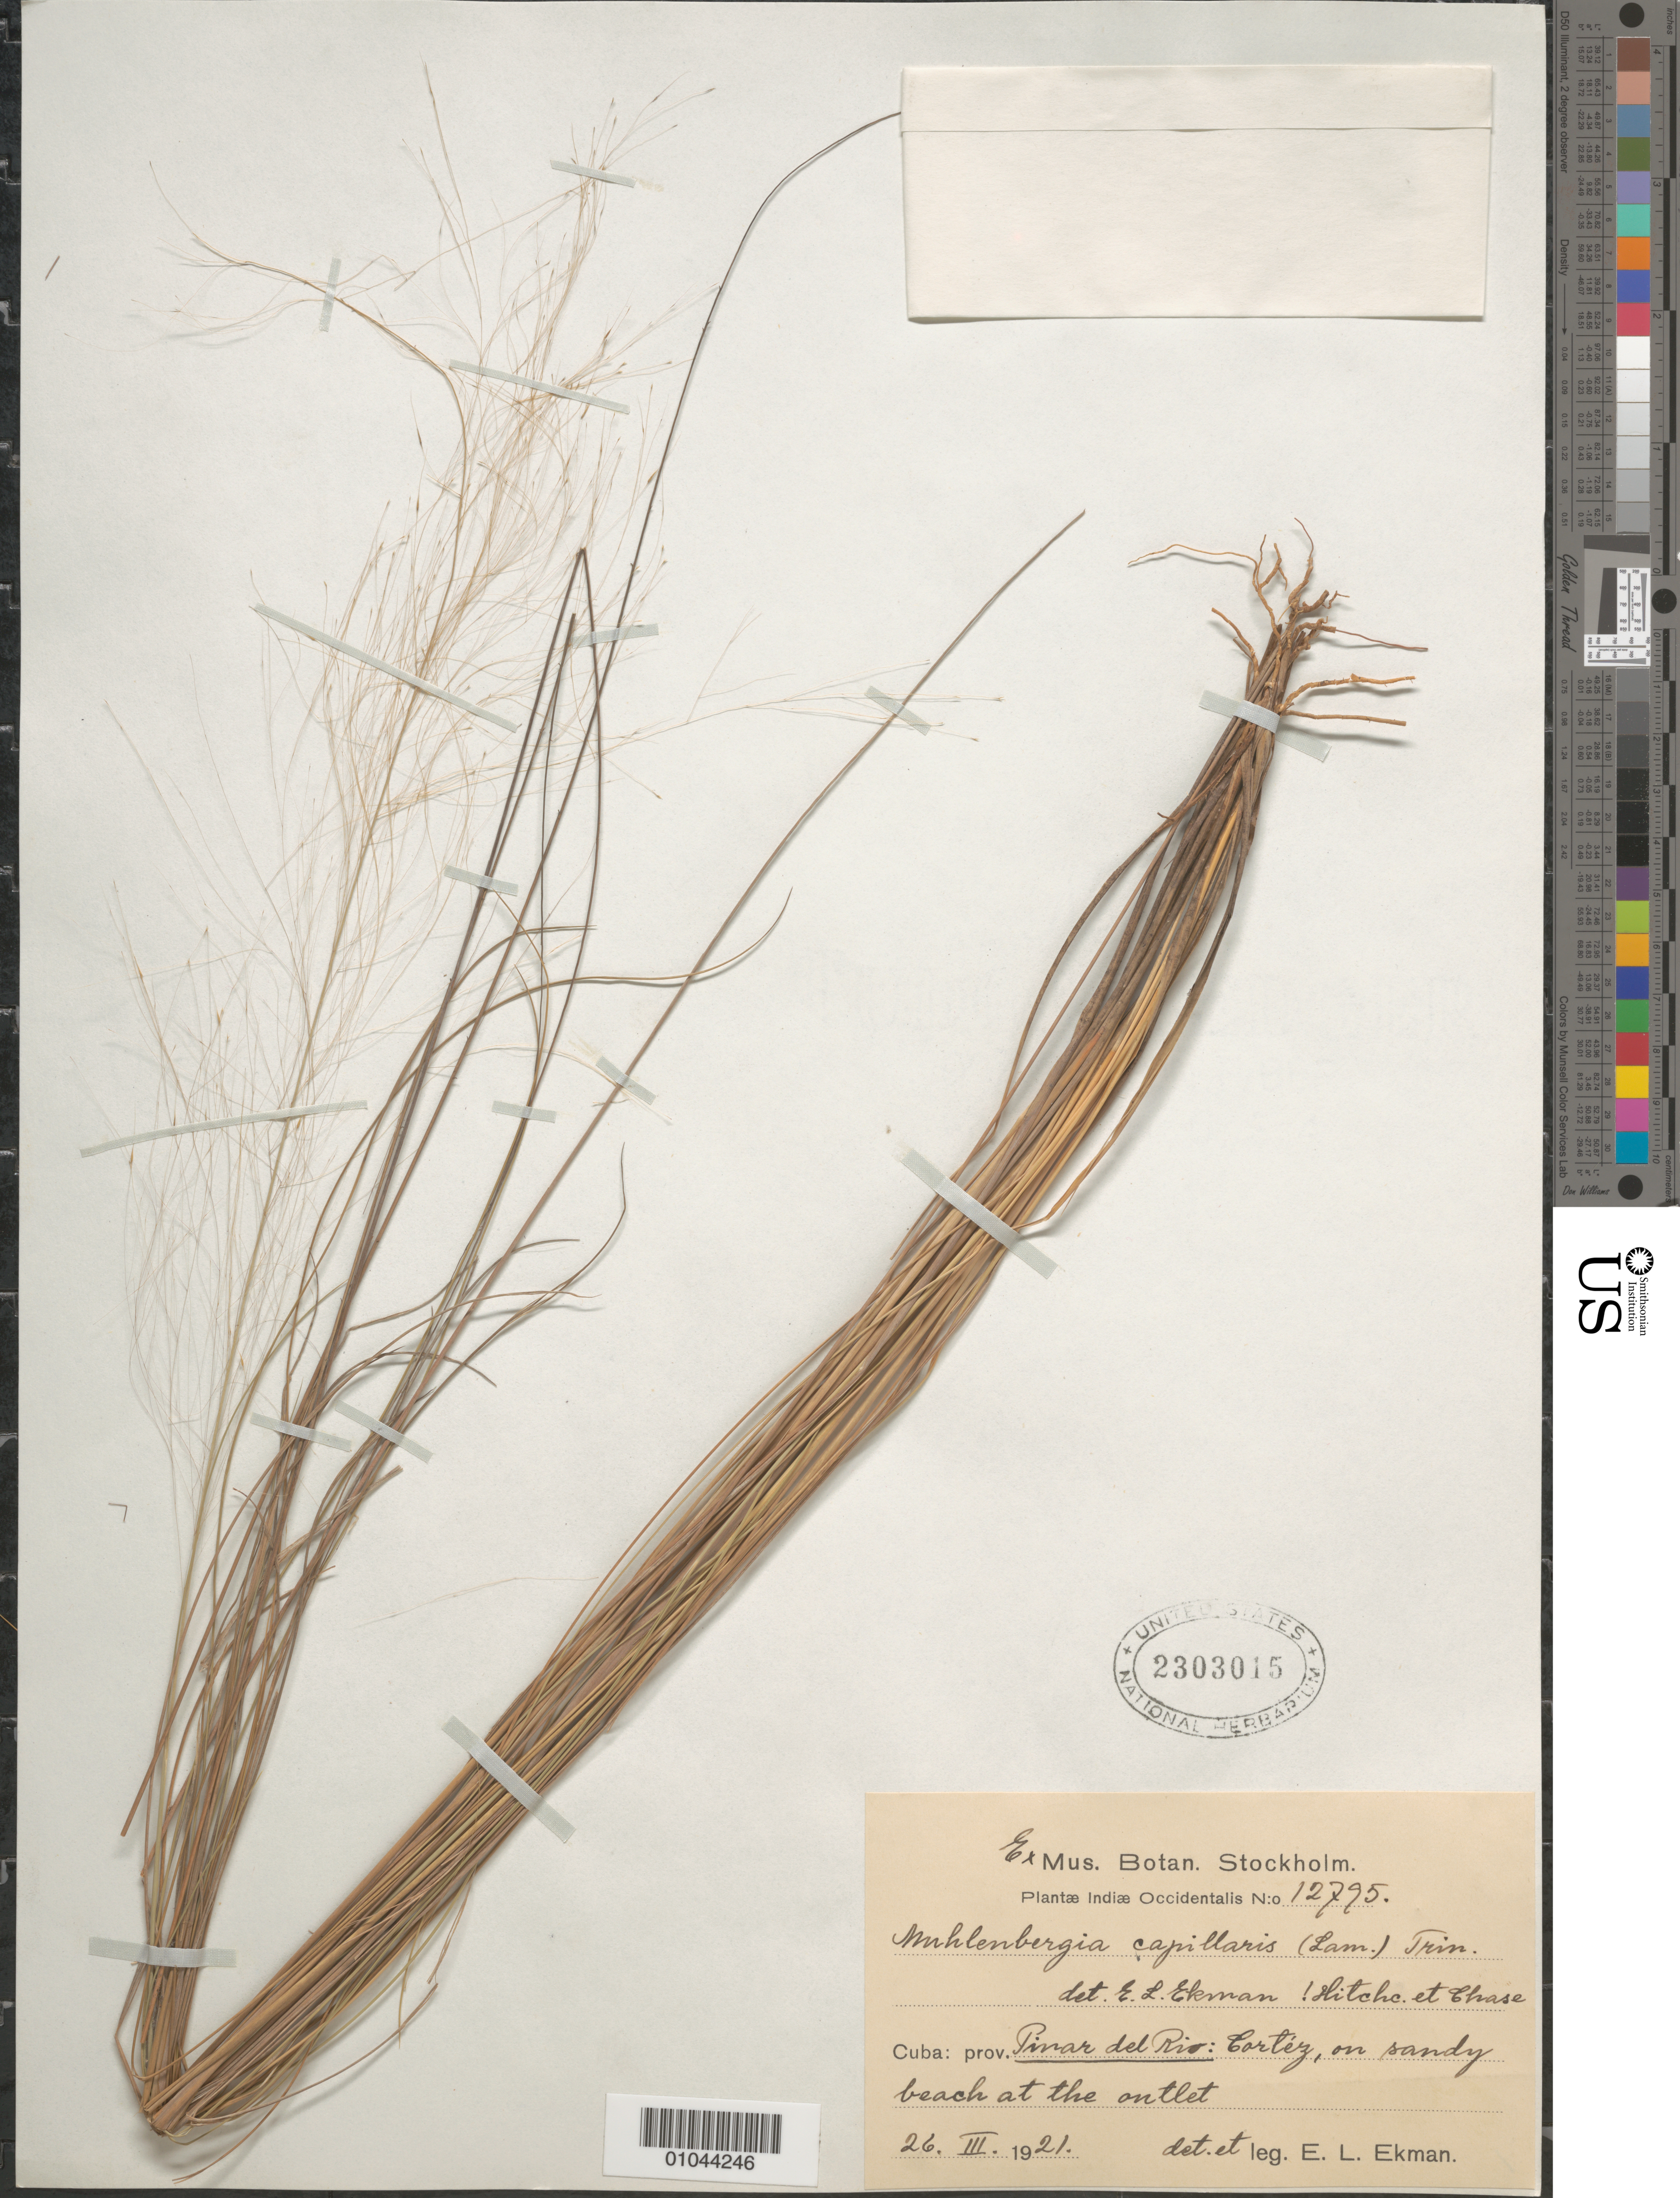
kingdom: Plantae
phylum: Tracheophyta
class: Liliopsida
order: Poales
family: Poaceae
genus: Muhlenbergia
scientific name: Muhlenbergia capillaris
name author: (Lam.) Trin.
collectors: E. L. Ekman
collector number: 12795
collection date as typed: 26 Mar 1921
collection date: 1921-03-26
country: Cuba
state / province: Pinar del Rio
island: Cuba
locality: Cortez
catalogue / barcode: US 2303015